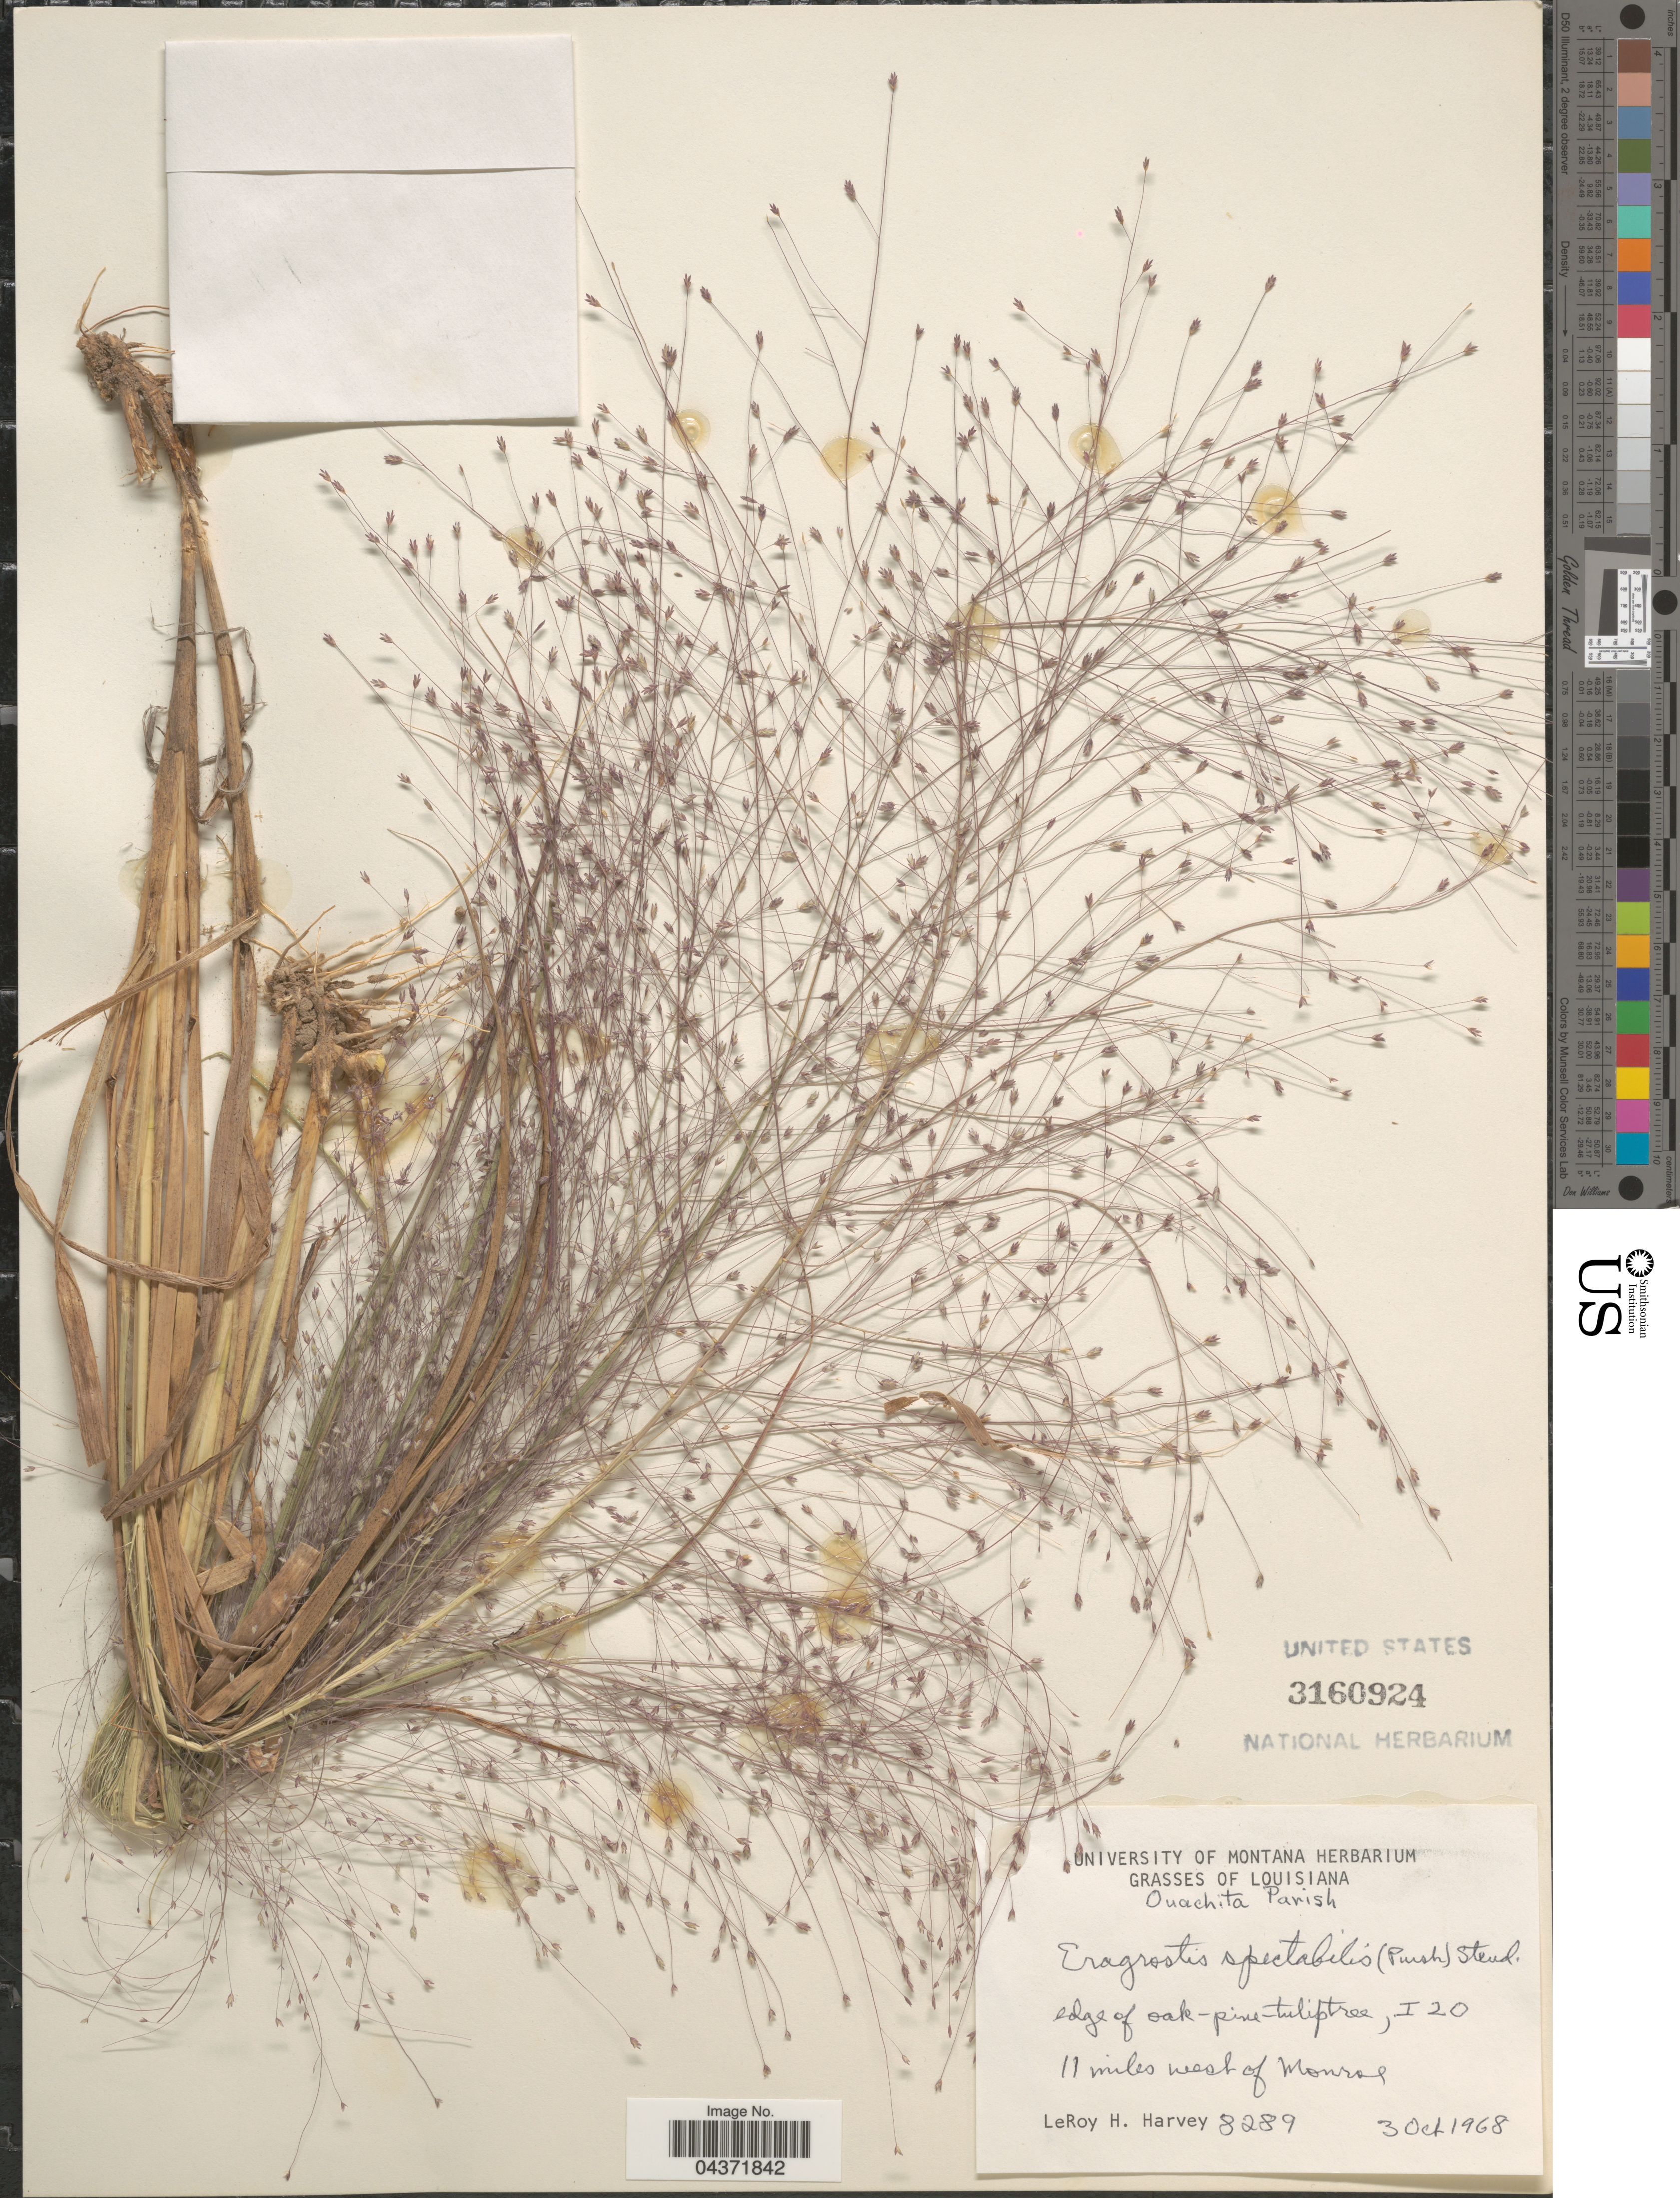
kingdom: Plantae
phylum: Tracheophyta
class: Liliopsida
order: Poales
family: Poaceae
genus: Eragrostis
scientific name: Eragrostis spectabilis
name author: (Pursh) Steud.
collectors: L. H. Harvey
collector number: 8289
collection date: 1968-10-03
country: United States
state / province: Louisiana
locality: Ouachita Parish. I20. 11 miles west of Monroe.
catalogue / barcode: US 3160924